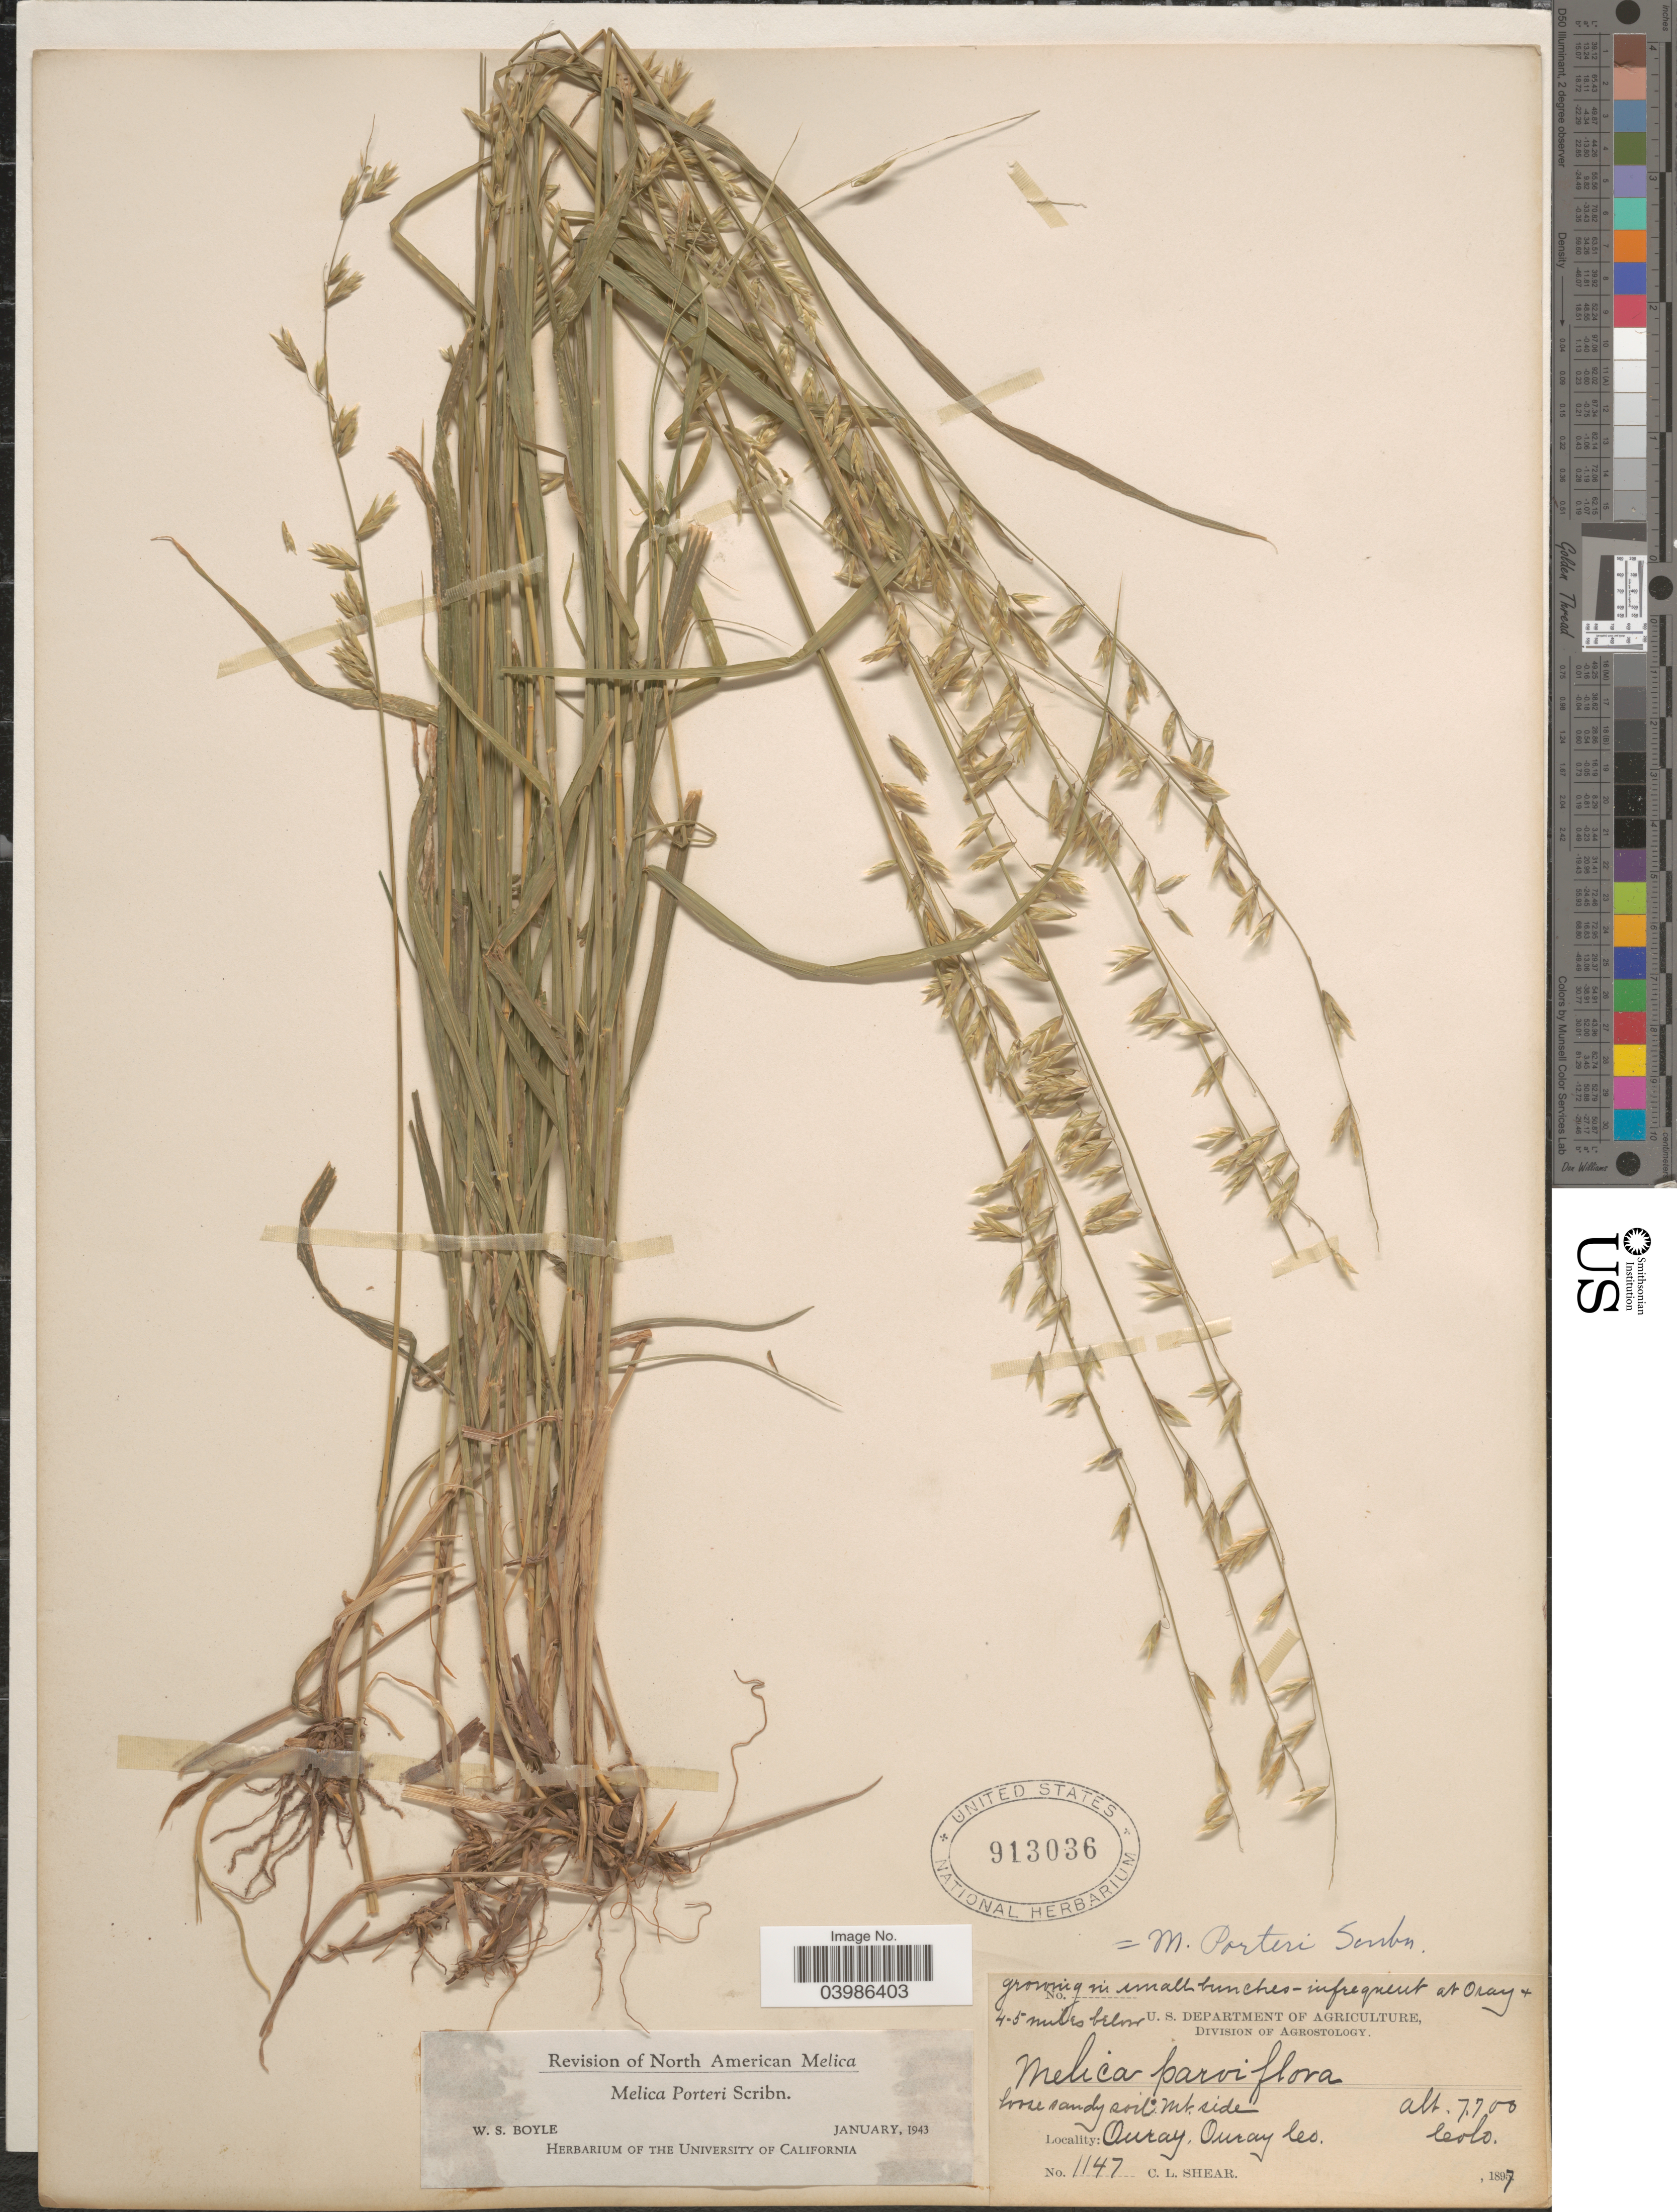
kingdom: Plantae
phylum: Tracheophyta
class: Liliopsida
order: Poales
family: Poaceae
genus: Melica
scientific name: Melica porteri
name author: Scribn.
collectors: C. L. Shear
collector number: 1147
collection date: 1897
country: United States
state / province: Colorado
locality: Ouray, Ouray Co.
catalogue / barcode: US 913036